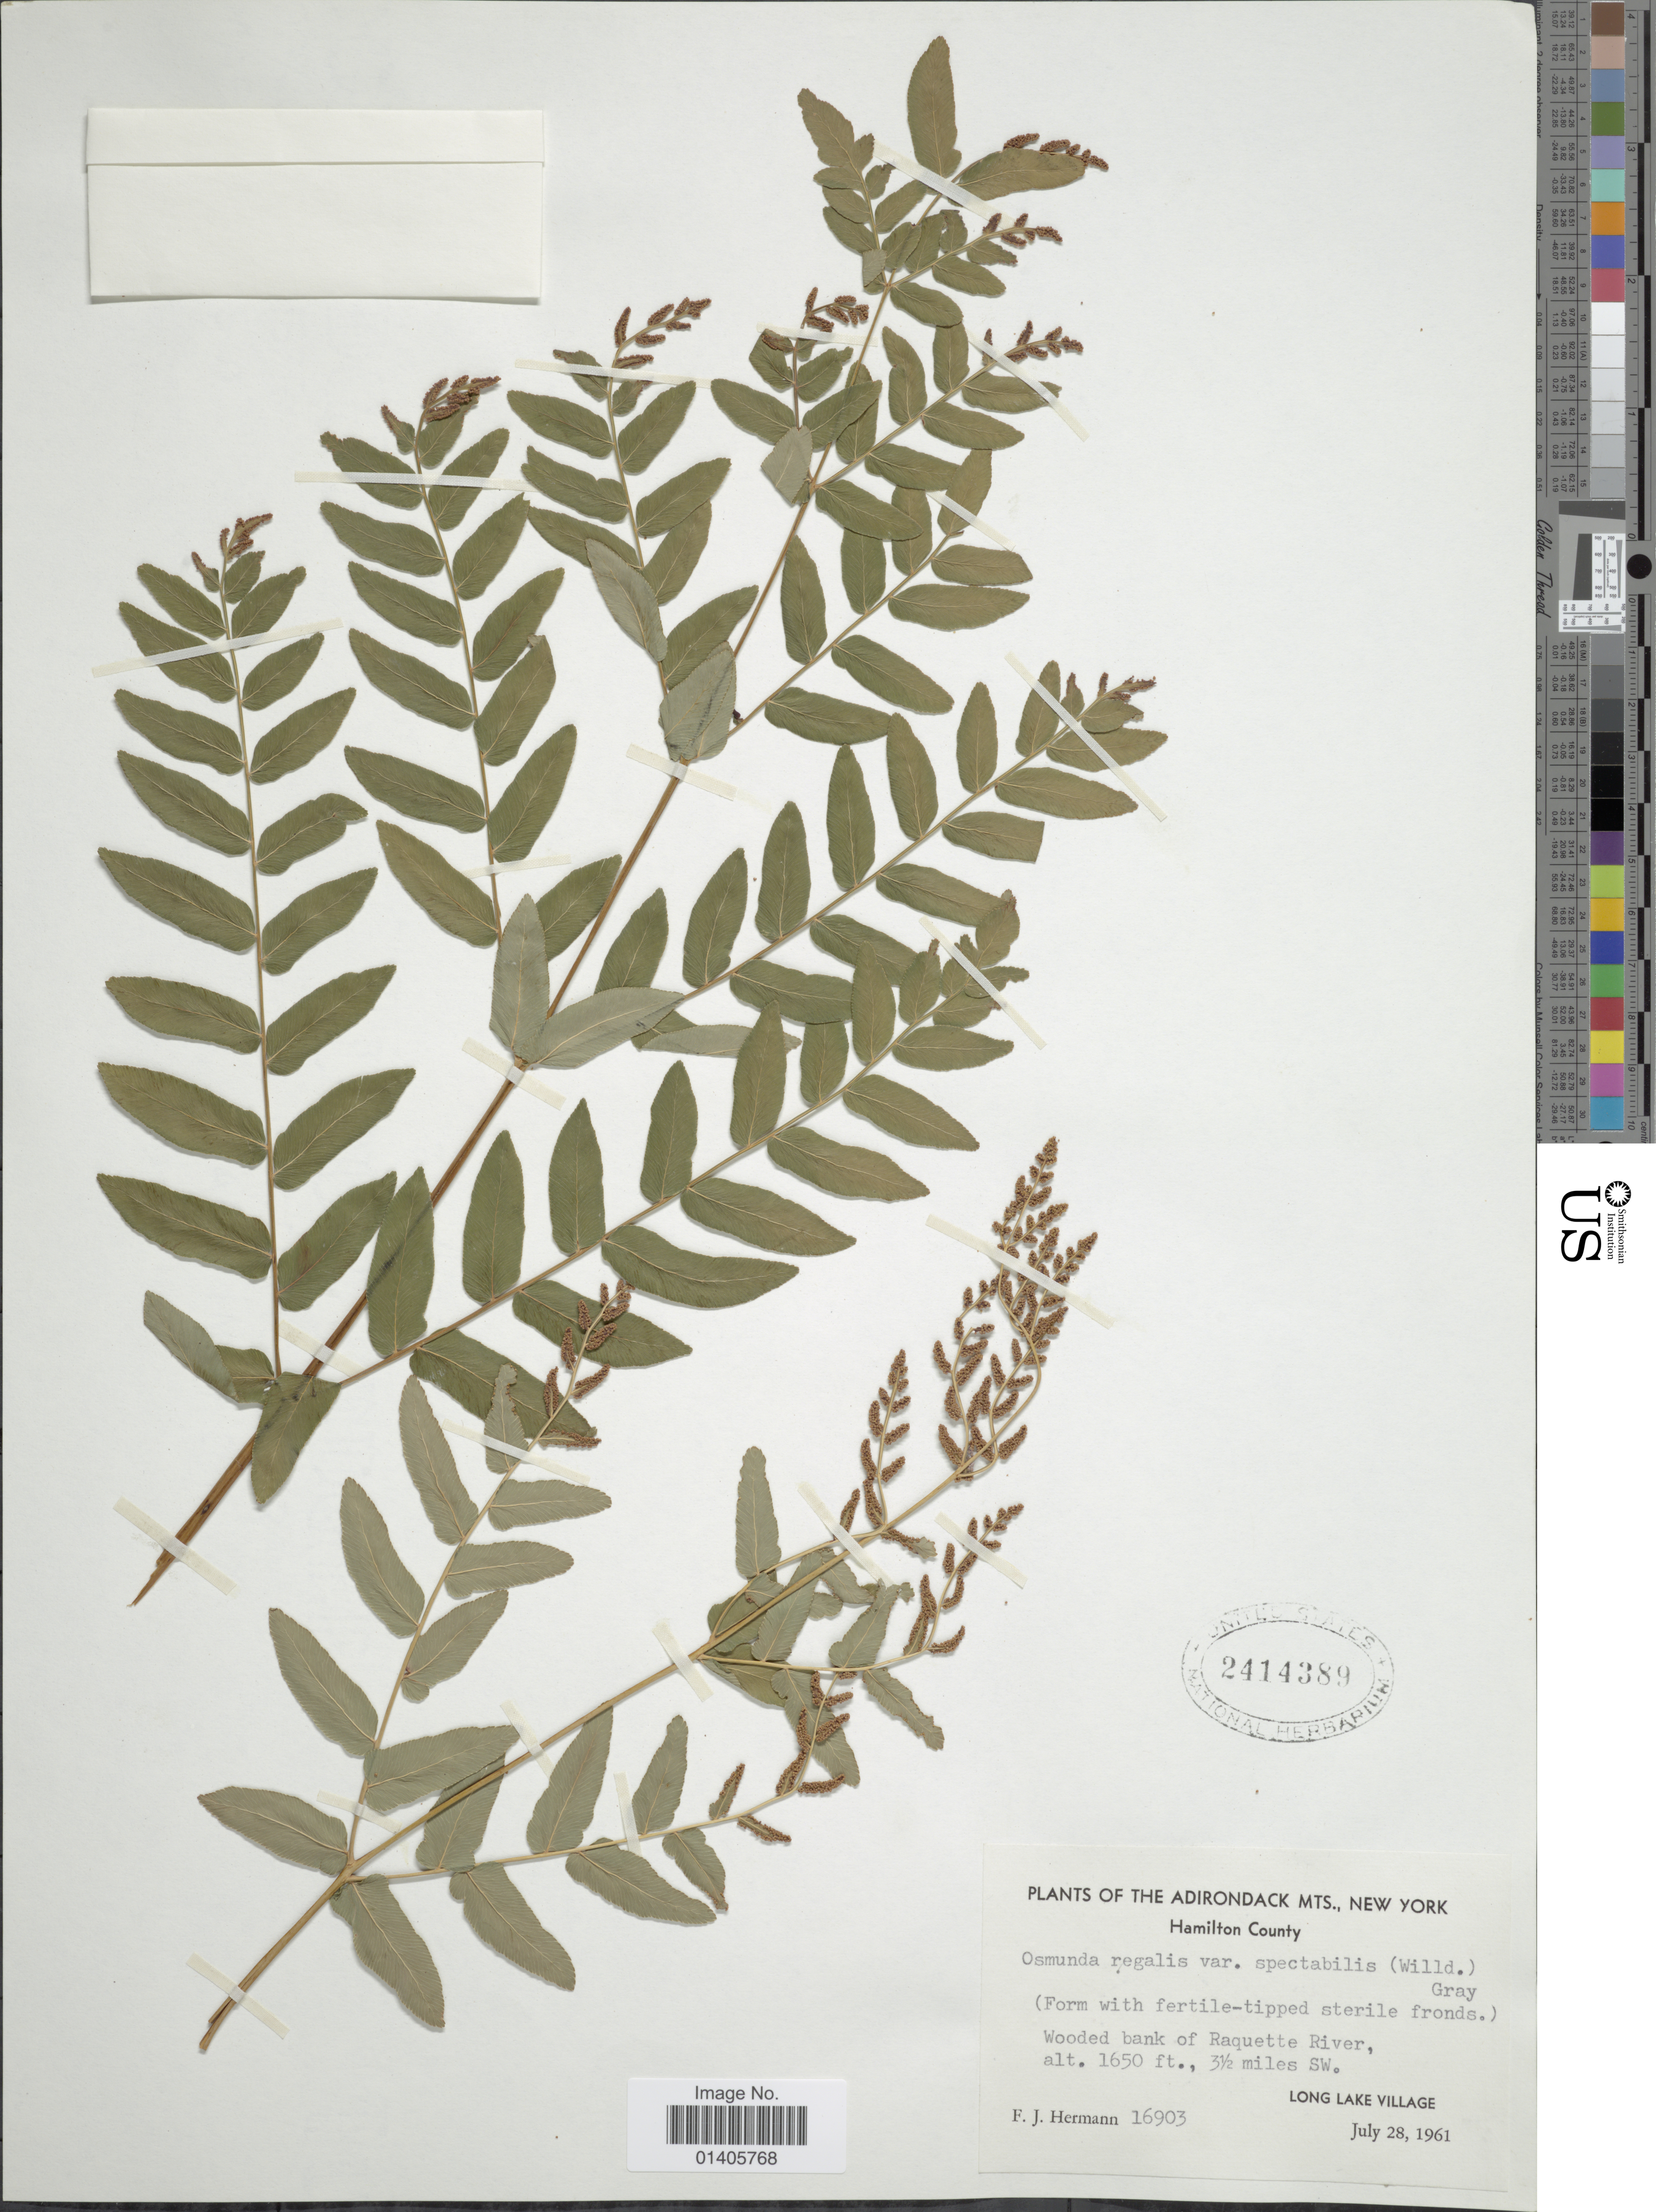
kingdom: Plantae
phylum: Tracheophyta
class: Polypodiopsida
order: Osmundales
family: Osmundaceae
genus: Osmunda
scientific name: Osmunda regalis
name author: L.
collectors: F. J. Hermann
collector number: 16903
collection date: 1961-07-28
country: United States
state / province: New York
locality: The Adirondack Mts, Hamilton County, Wooded bank of Raquette River., 3½ miles SW. Long Lake Village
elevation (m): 503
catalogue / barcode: US 2414389